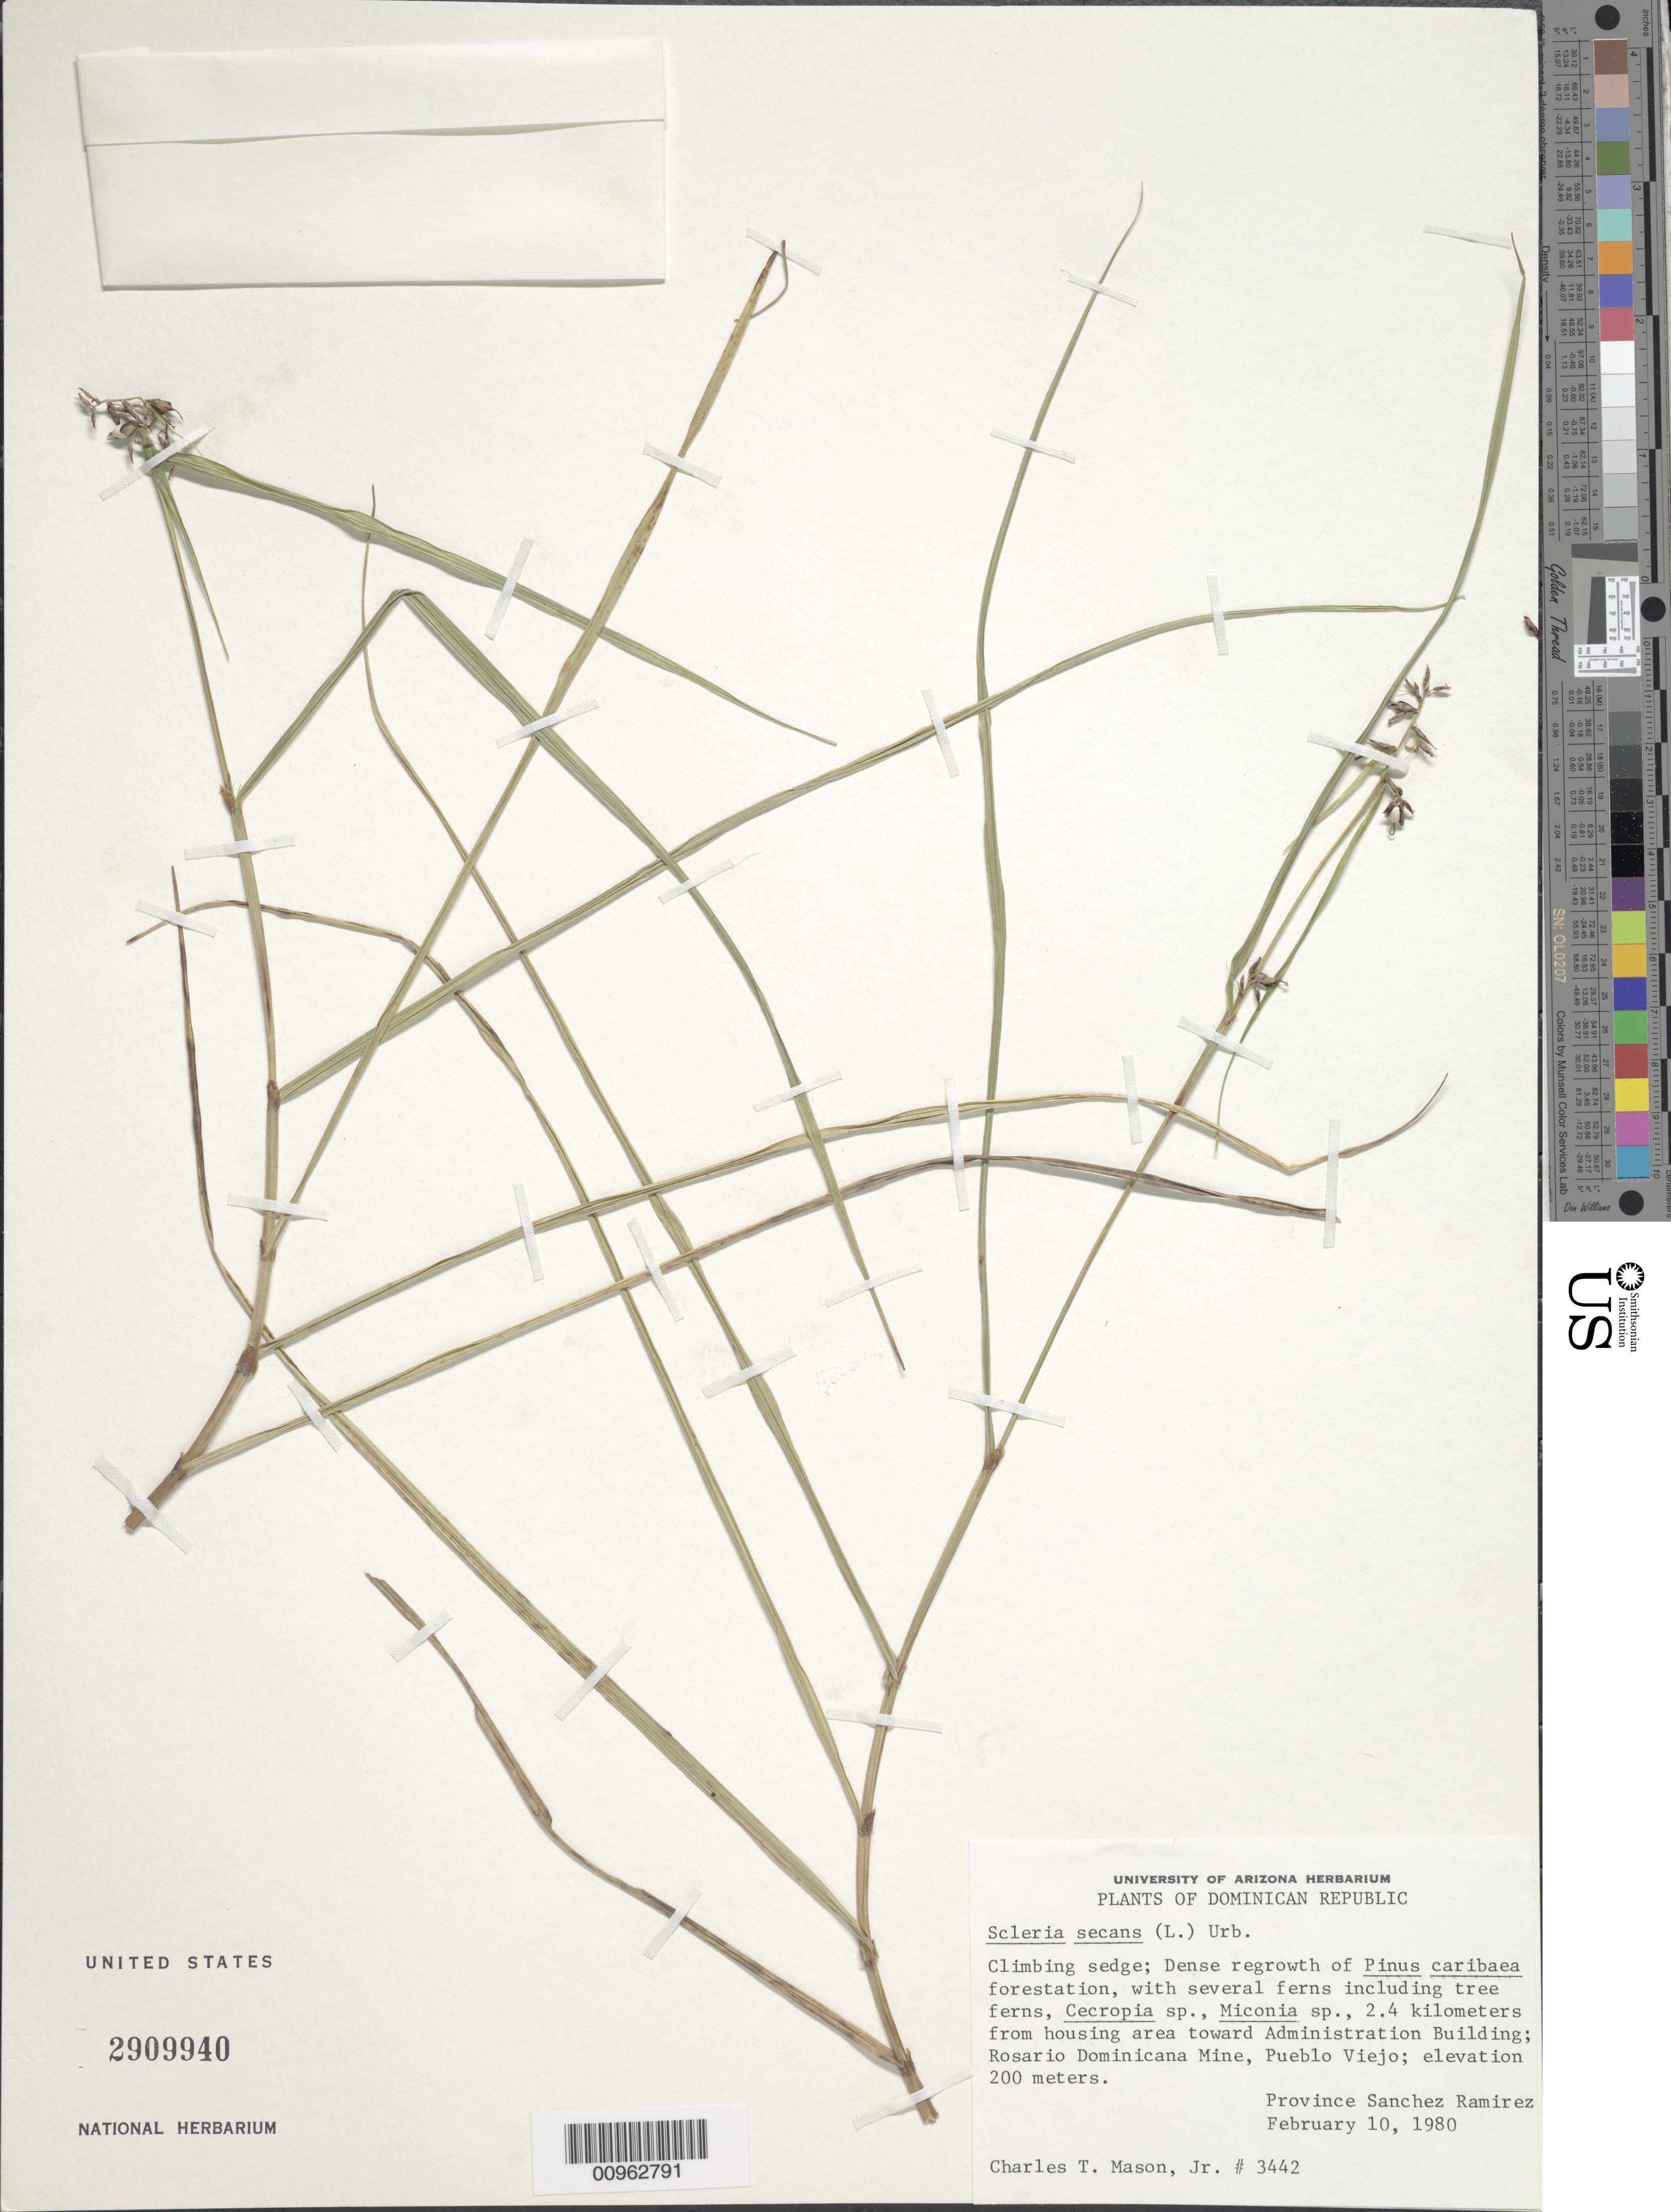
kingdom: Plantae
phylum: Tracheophyta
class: Liliopsida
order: Poales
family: Cyperaceae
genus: Scleria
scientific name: Scleria secans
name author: (L.) Urb.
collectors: C. T. Mason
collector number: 3442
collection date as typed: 10 Feb 1980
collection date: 1980-02-10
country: Dominican Republic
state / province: Sanchez Ramirez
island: Hispaniola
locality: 2.4 km from housing area toward Administration Building; Rosario Dominicana Mine, Pueblo Viejo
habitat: Dense regrowth of Pinus caribaea forestation, with severeal ferns including tree ferns, Cecropia sp., Miconia sp.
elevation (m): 200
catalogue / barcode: US 2909940